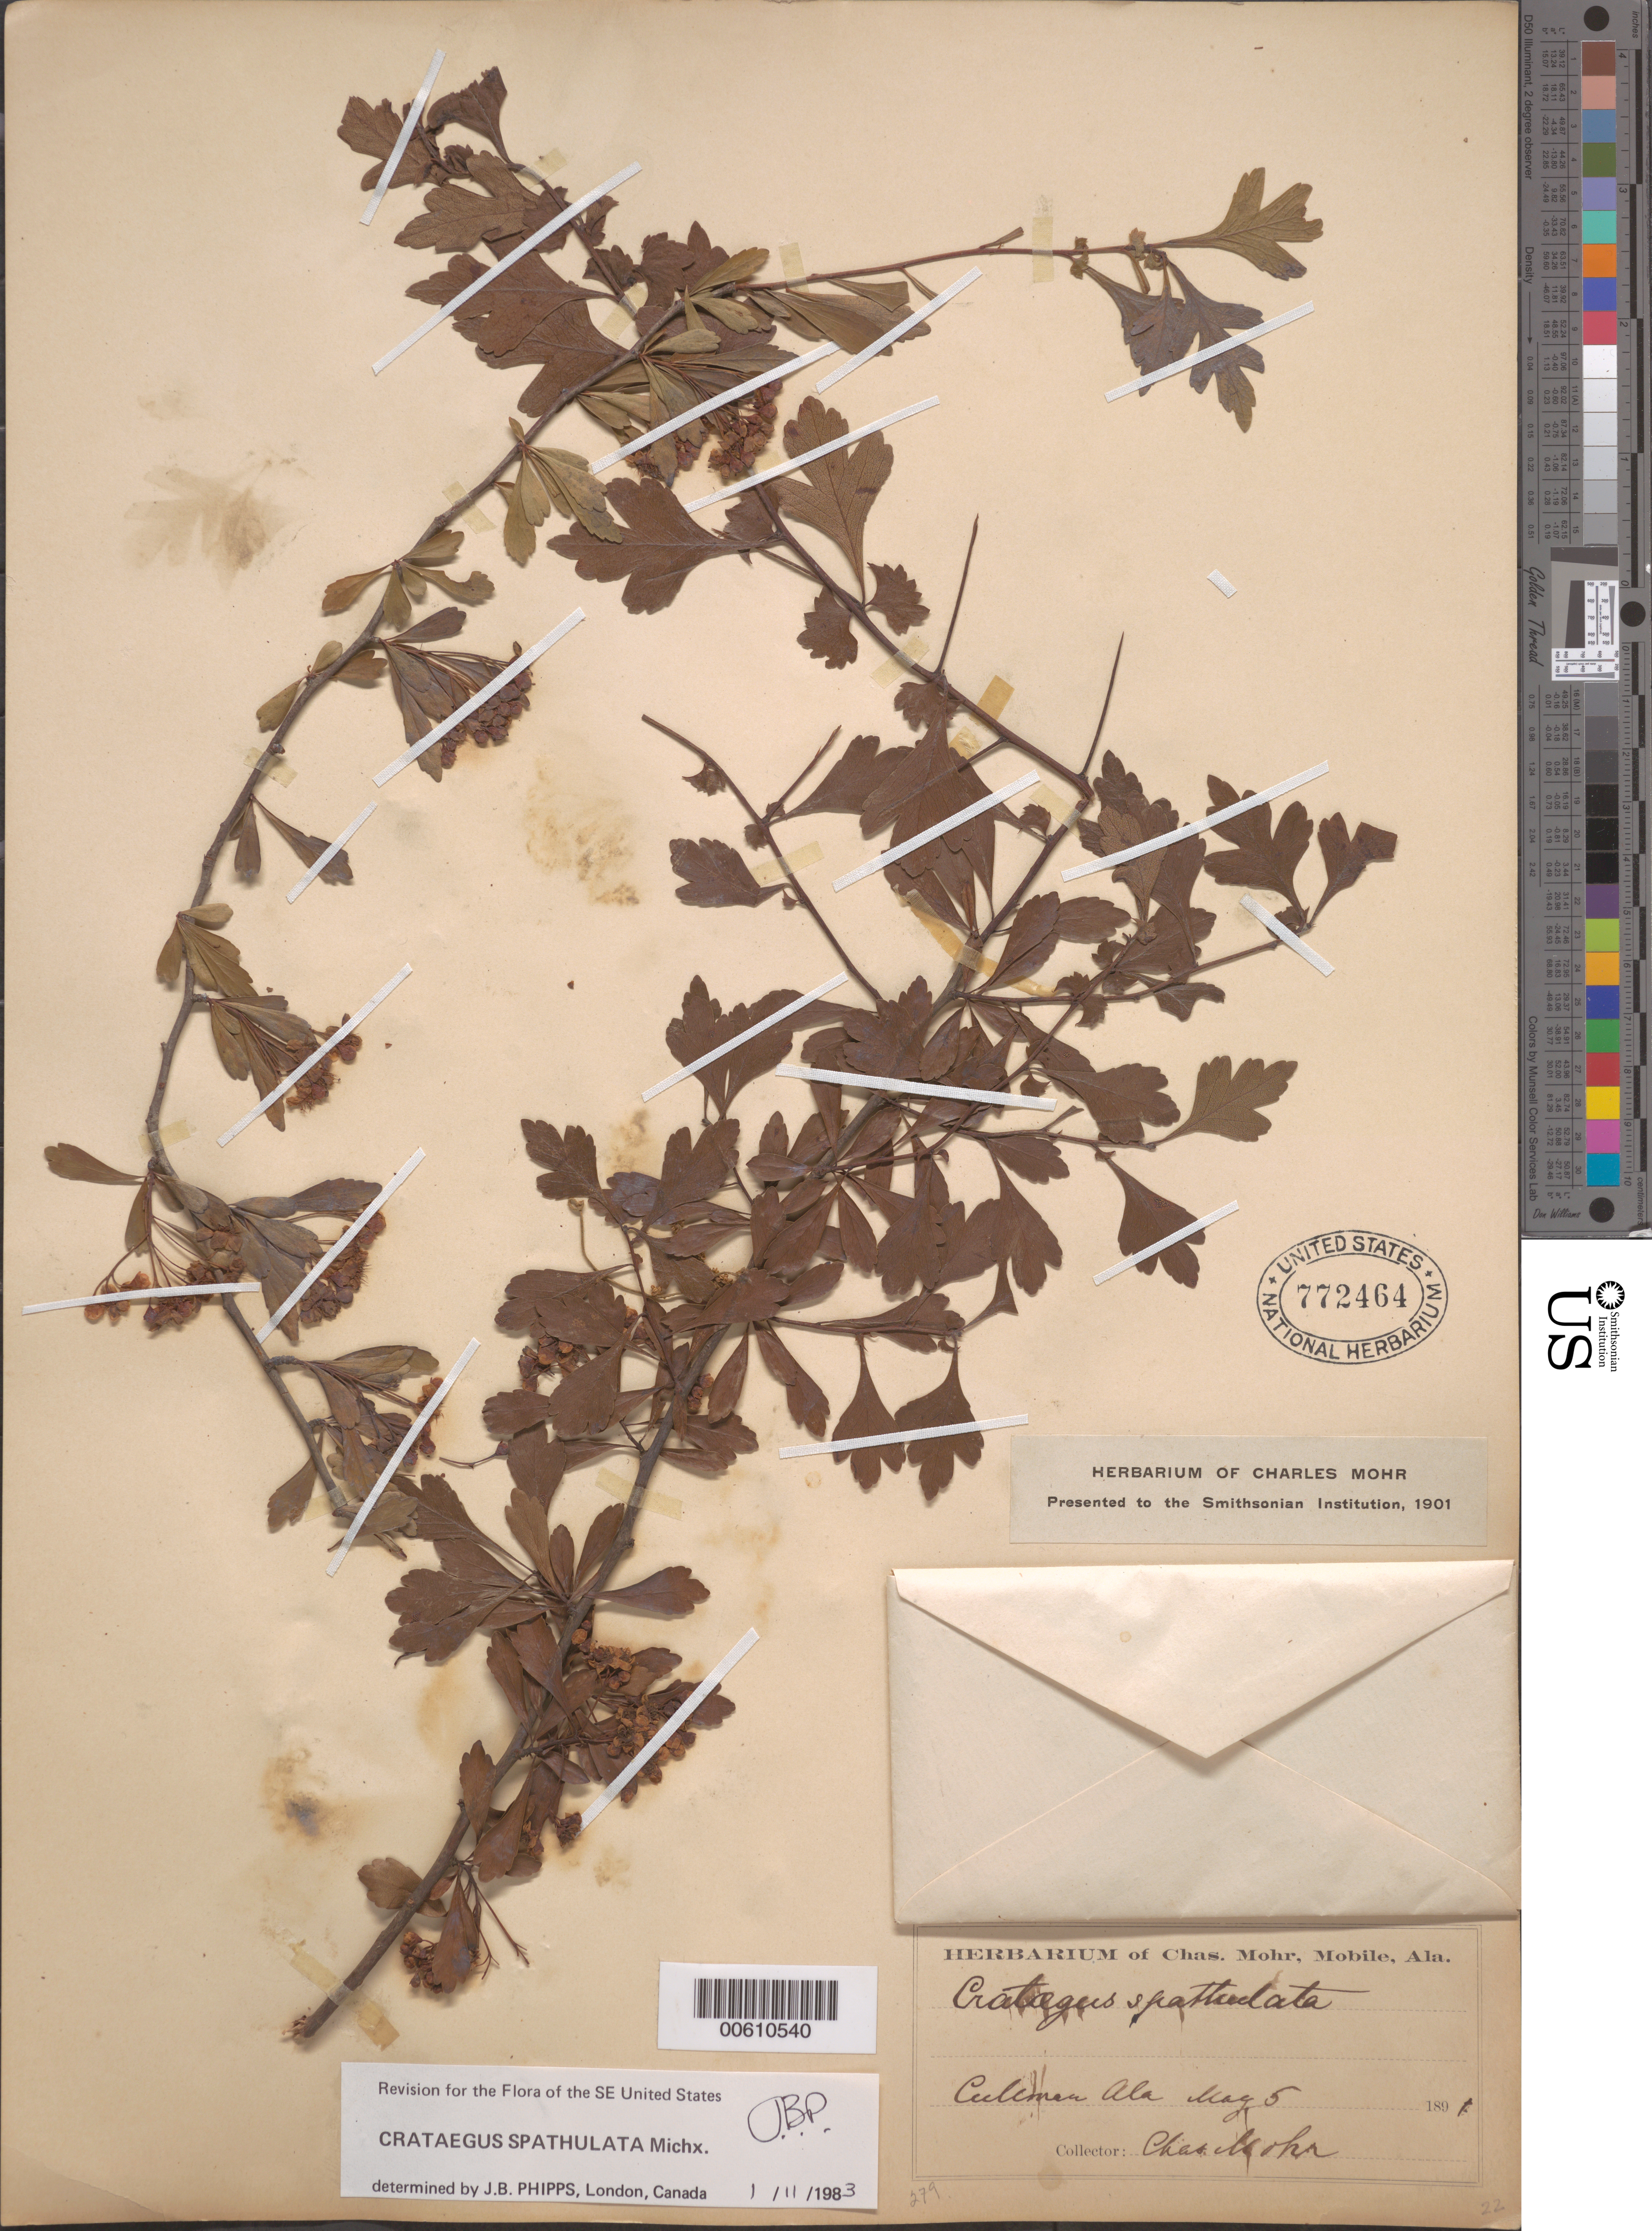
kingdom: Plantae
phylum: Tracheophyta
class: Magnoliopsida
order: Rosales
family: Rosaceae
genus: Crataegus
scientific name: Crataegus spathulata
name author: Michx.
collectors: C. T. Mohr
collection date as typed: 05 May 1891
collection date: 1891-05-05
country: United States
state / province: Alabama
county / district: Cullman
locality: Cullman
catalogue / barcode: US 772464